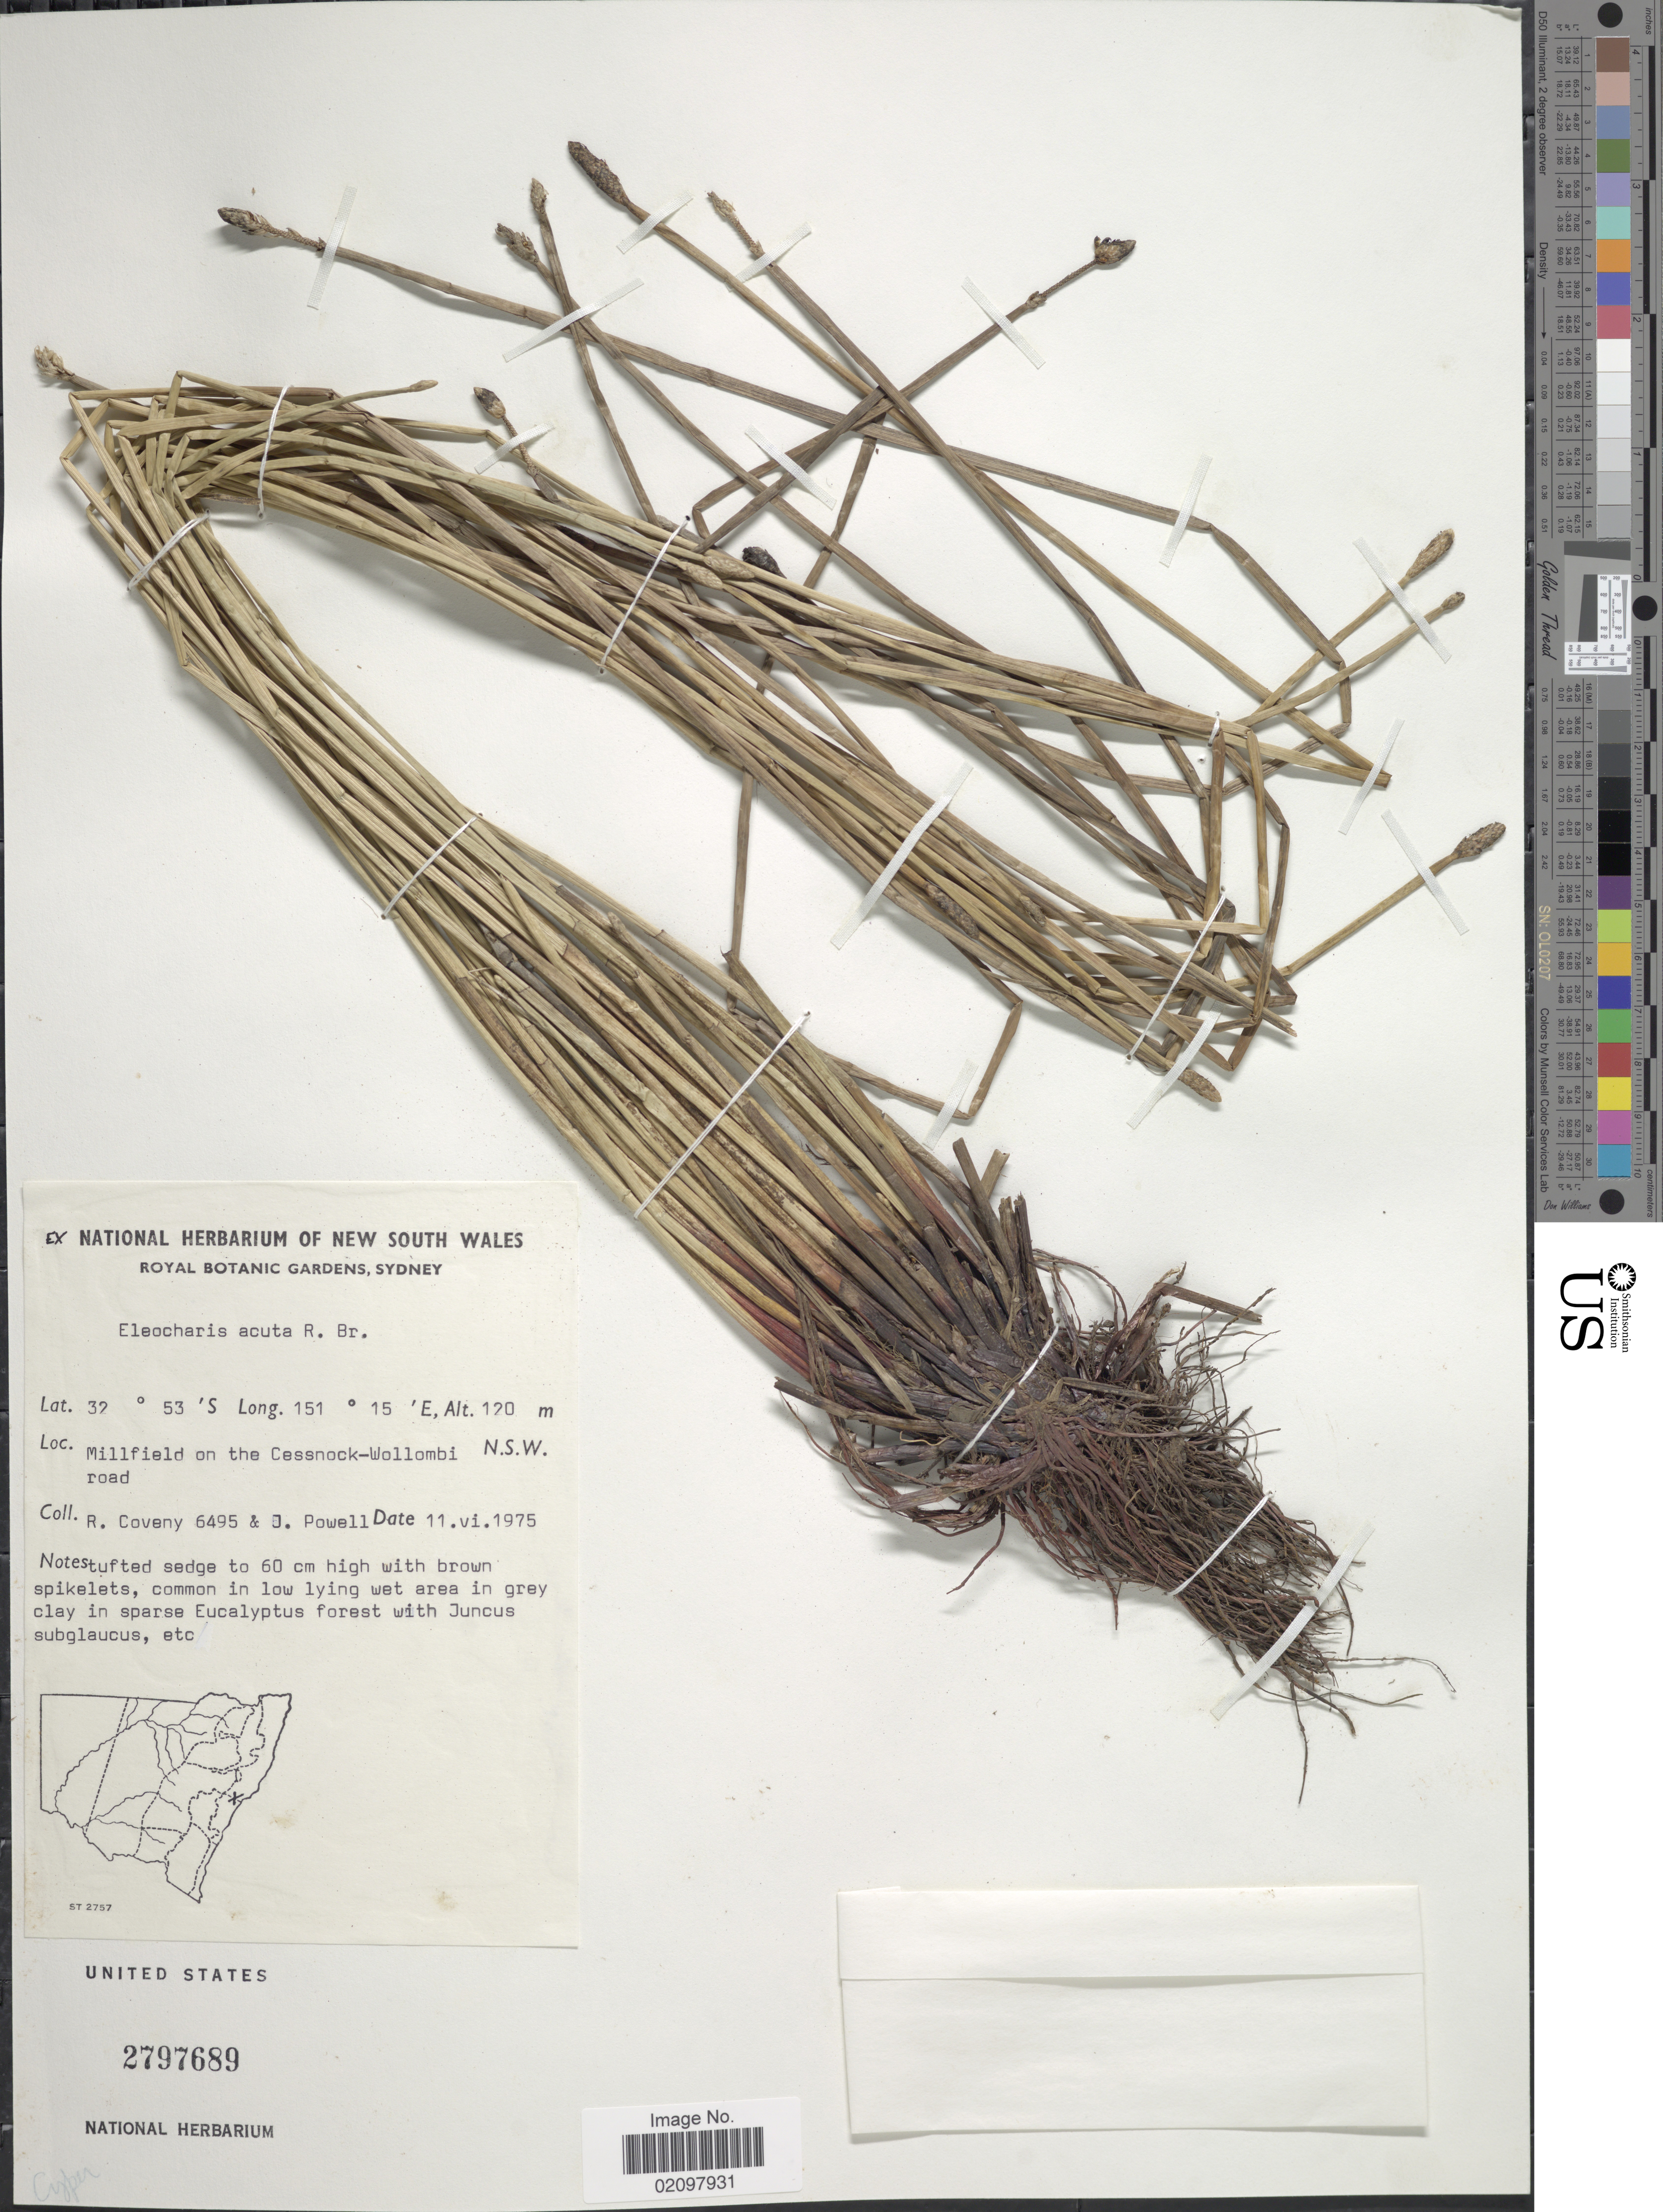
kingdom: Plantae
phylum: Tracheophyta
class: Liliopsida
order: Poales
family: Cyperaceae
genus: Eleocharis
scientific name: Eleocharis acuta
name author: R. Br.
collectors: R. Coveny & J. Powell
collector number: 6495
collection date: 1975-06-11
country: Australia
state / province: New South Wales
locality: Millfield on the Cessnock-Wollombi road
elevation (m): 120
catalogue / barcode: US 2797689